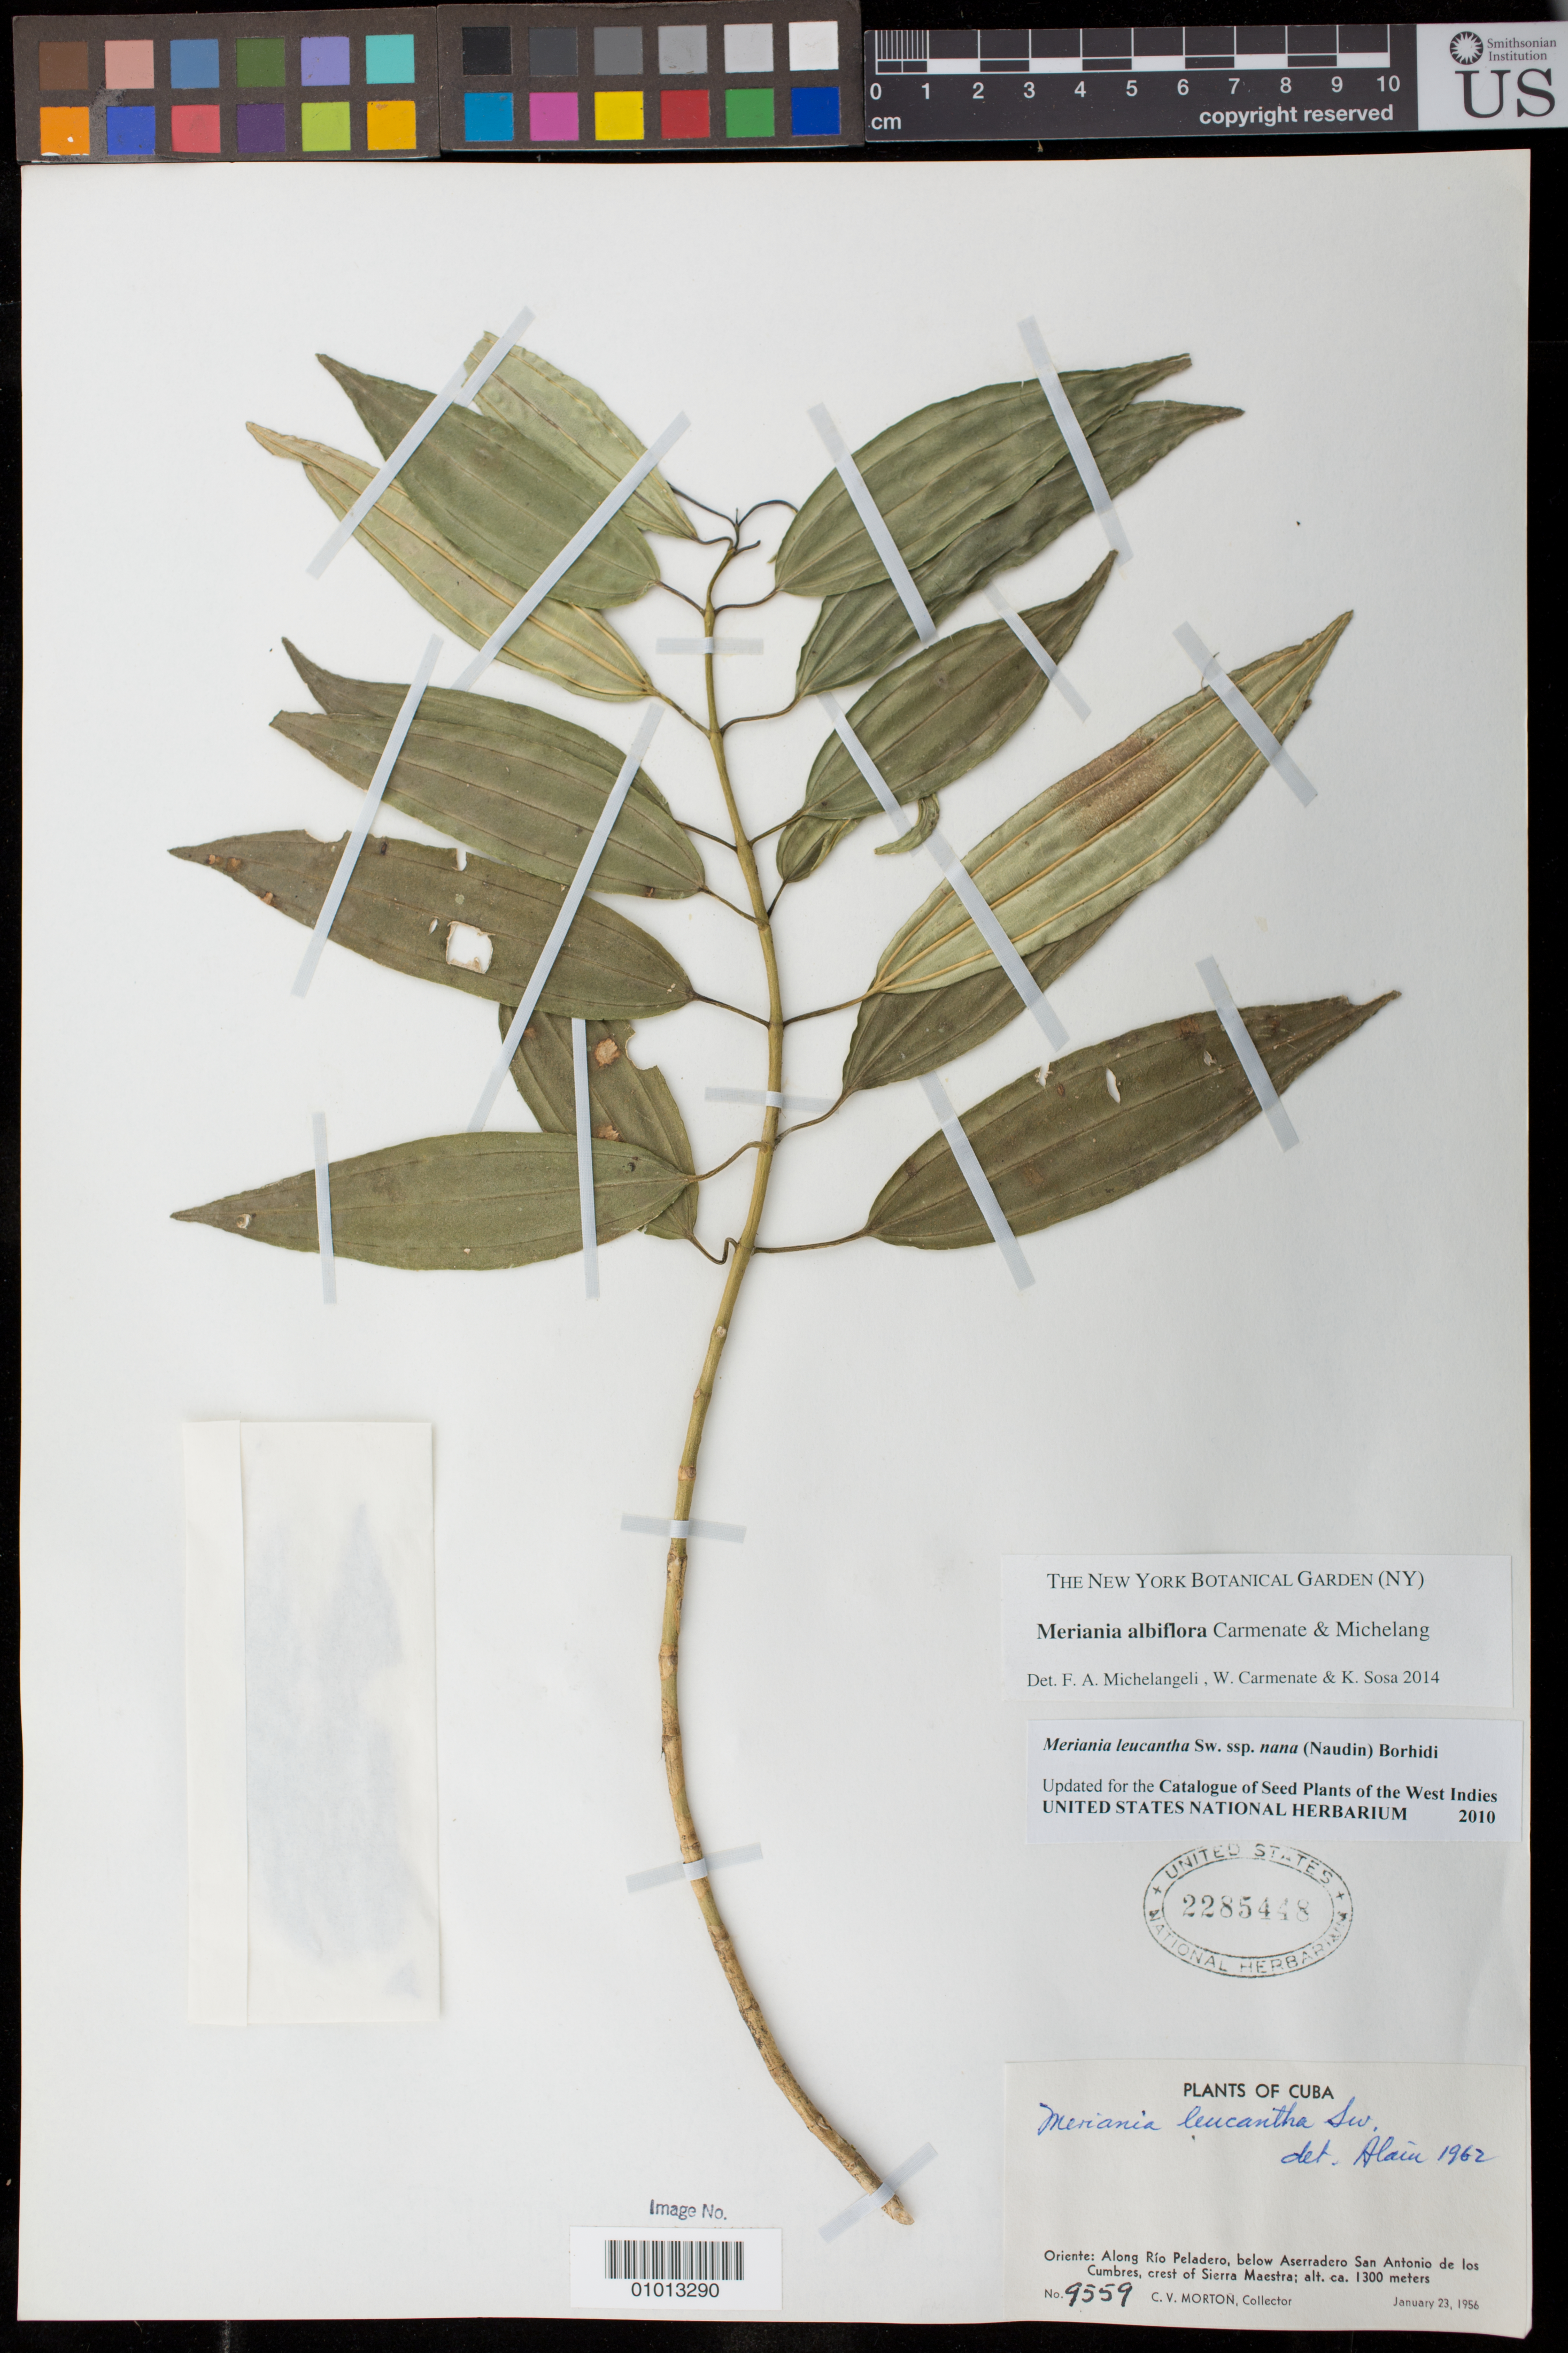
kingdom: Plantae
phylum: Tracheophyta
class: Magnoliopsida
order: Myrtales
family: Melastomataceae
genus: Meriania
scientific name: Meriania albiflora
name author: Carmenate & Michelang.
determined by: Michelangeli, F. A.; Carmenate, W.; Sosa, K.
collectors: C. V. Morton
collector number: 9559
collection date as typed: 23 Jan 1956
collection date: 1956-01-23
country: Cuba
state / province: Granma / Santiago de Cuba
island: Cuba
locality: Along Río Peladero, below Aserradero San Antonio de los Cumbres, Crest of Sierra Maestra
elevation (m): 1300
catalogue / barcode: US 2285448